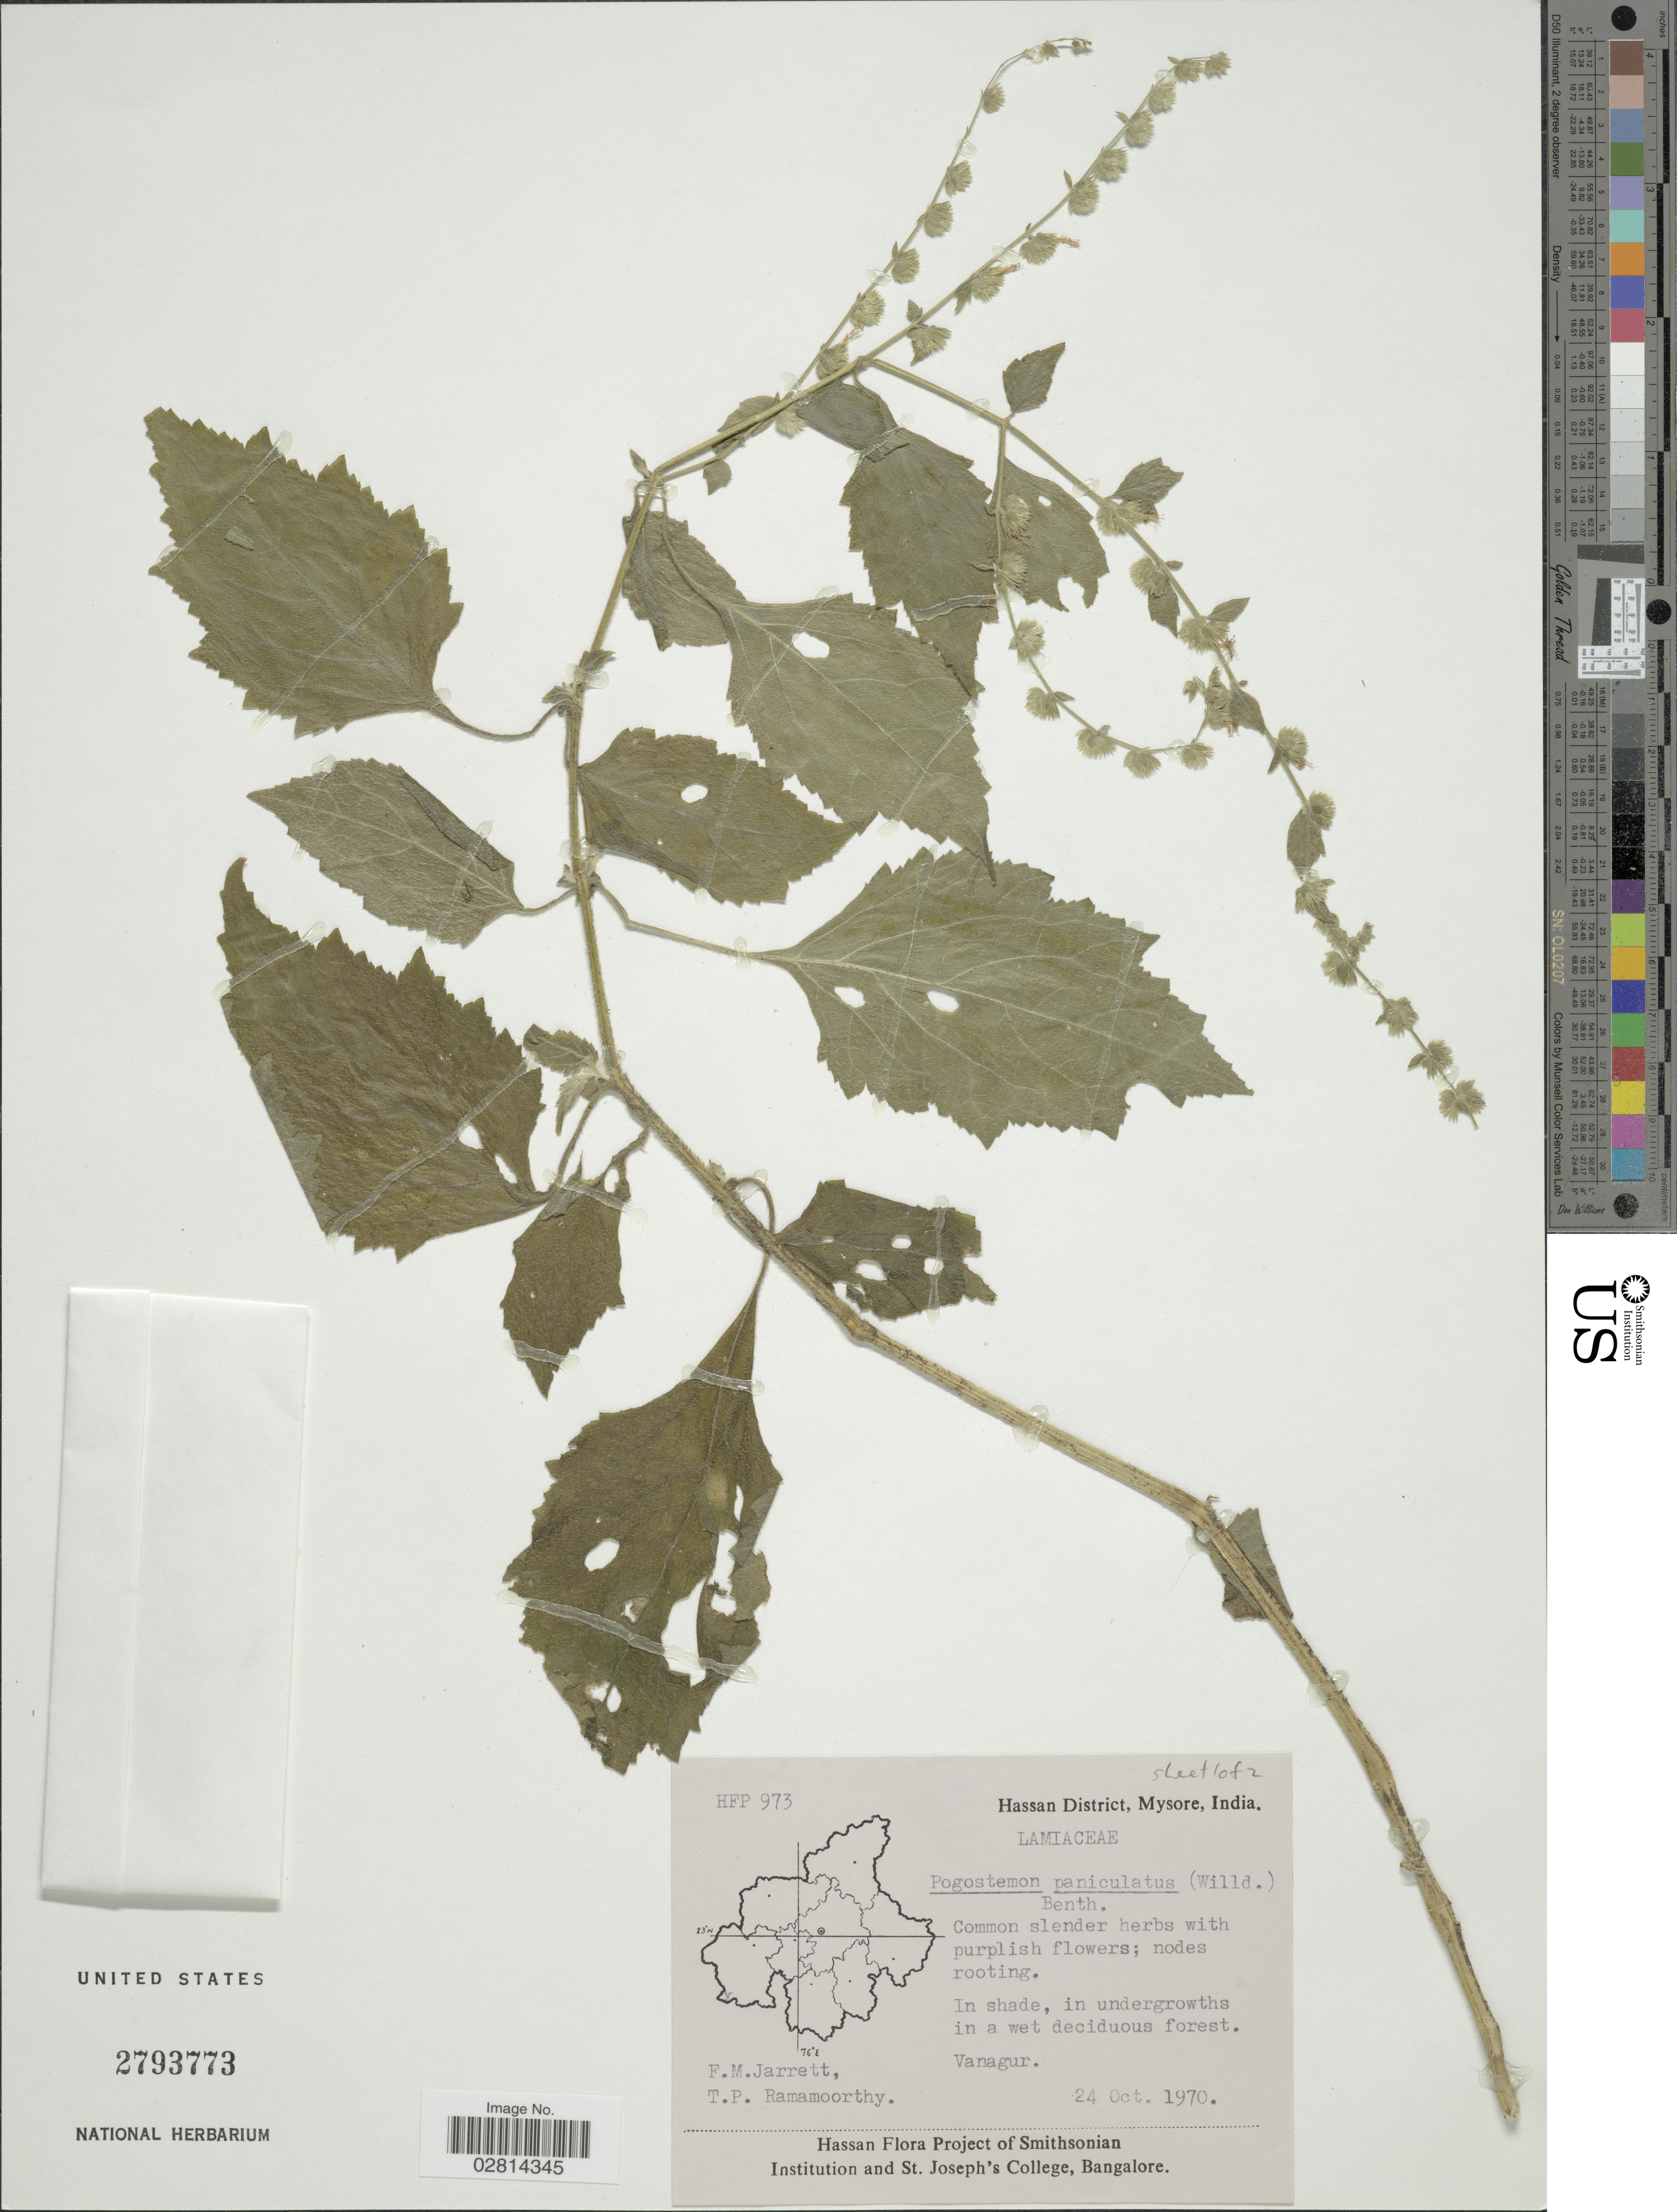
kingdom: Plantae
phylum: Tracheophyta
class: Magnoliopsida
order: Lamiales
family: Lamiaceae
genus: Pogostemon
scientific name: Pogostemon paniculatus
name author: Benth.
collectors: F. M. Jarrett & T. P. Ramamoorthy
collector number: HFP973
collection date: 1970-10-24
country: India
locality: Hassan District, Mysore. Vanagur.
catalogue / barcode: US 2793773